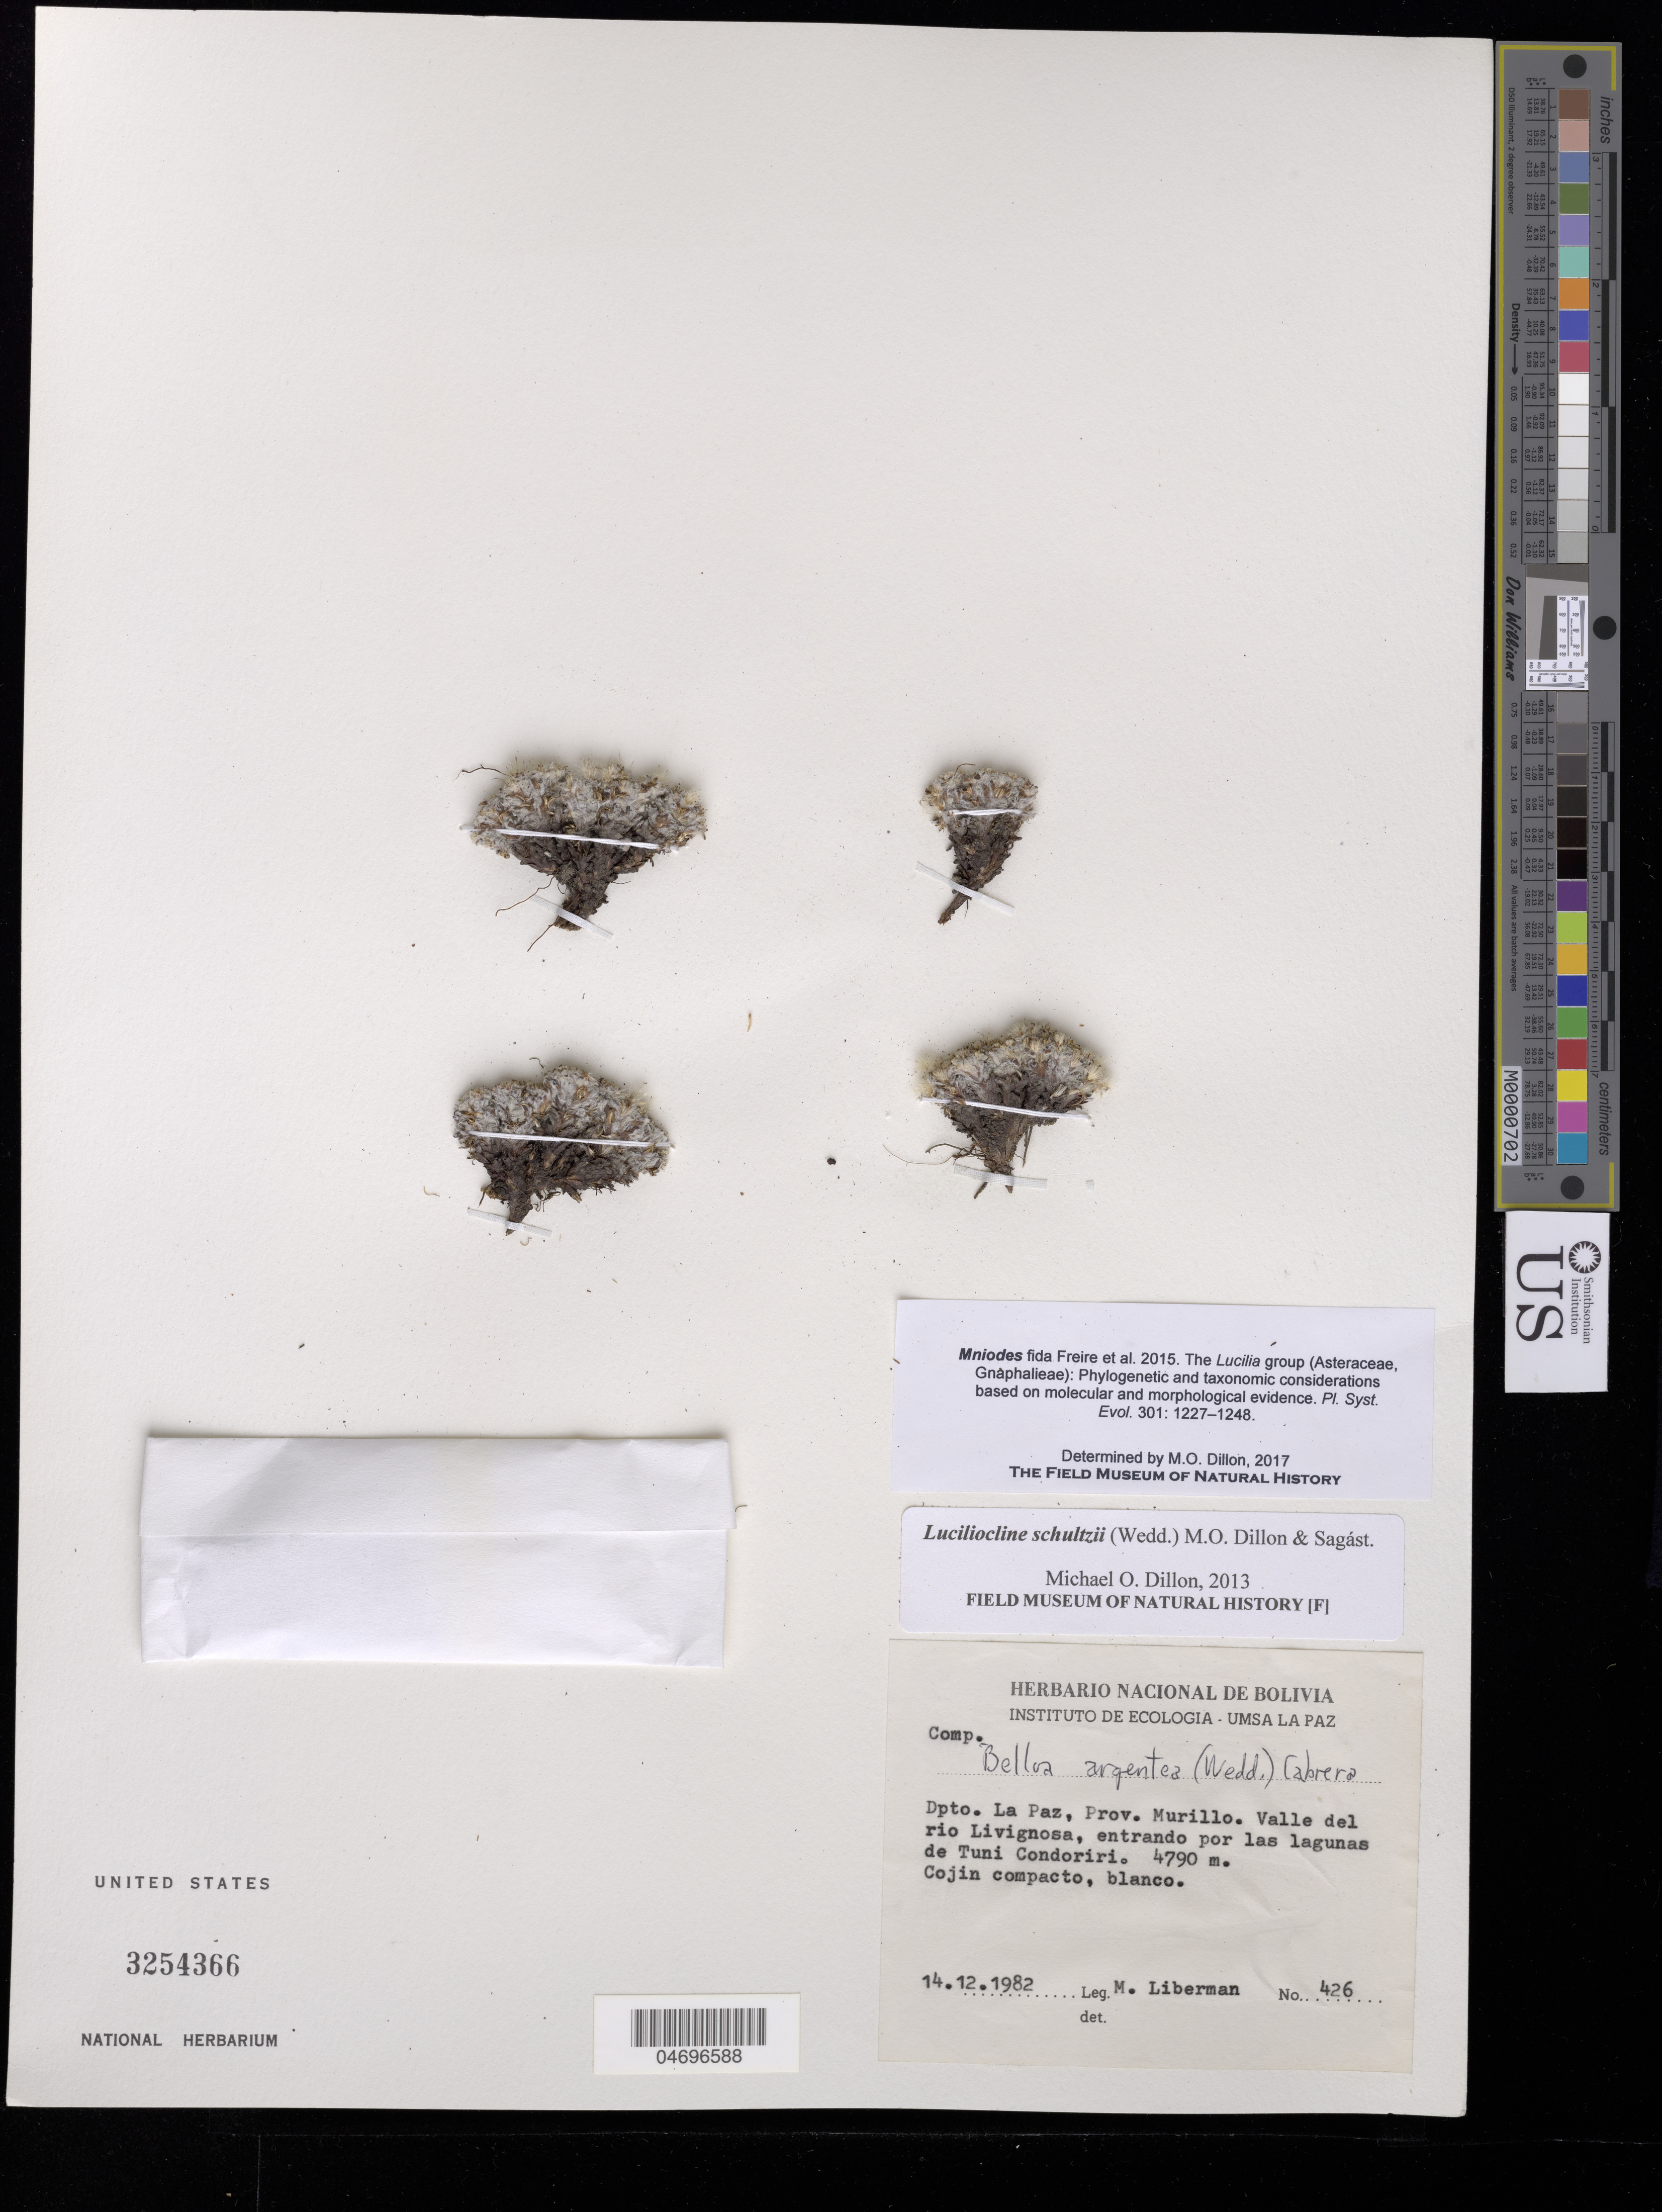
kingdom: Plantae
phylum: Tracheophyta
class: Magnoliopsida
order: Asterales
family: Asteraceae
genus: Mniodes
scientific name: Mniodes argentea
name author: (Wedd.) M.O. Dillon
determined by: Dillon, M. O.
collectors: M. Liberman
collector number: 426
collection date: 1982-12-14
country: Bolivia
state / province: La Paz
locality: Dpto. La Paz, Prov. Murillo. Valle del rio Livignosa, entrando por las lagunas de Tuni Condoriri.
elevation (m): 3670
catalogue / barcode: US 3254366